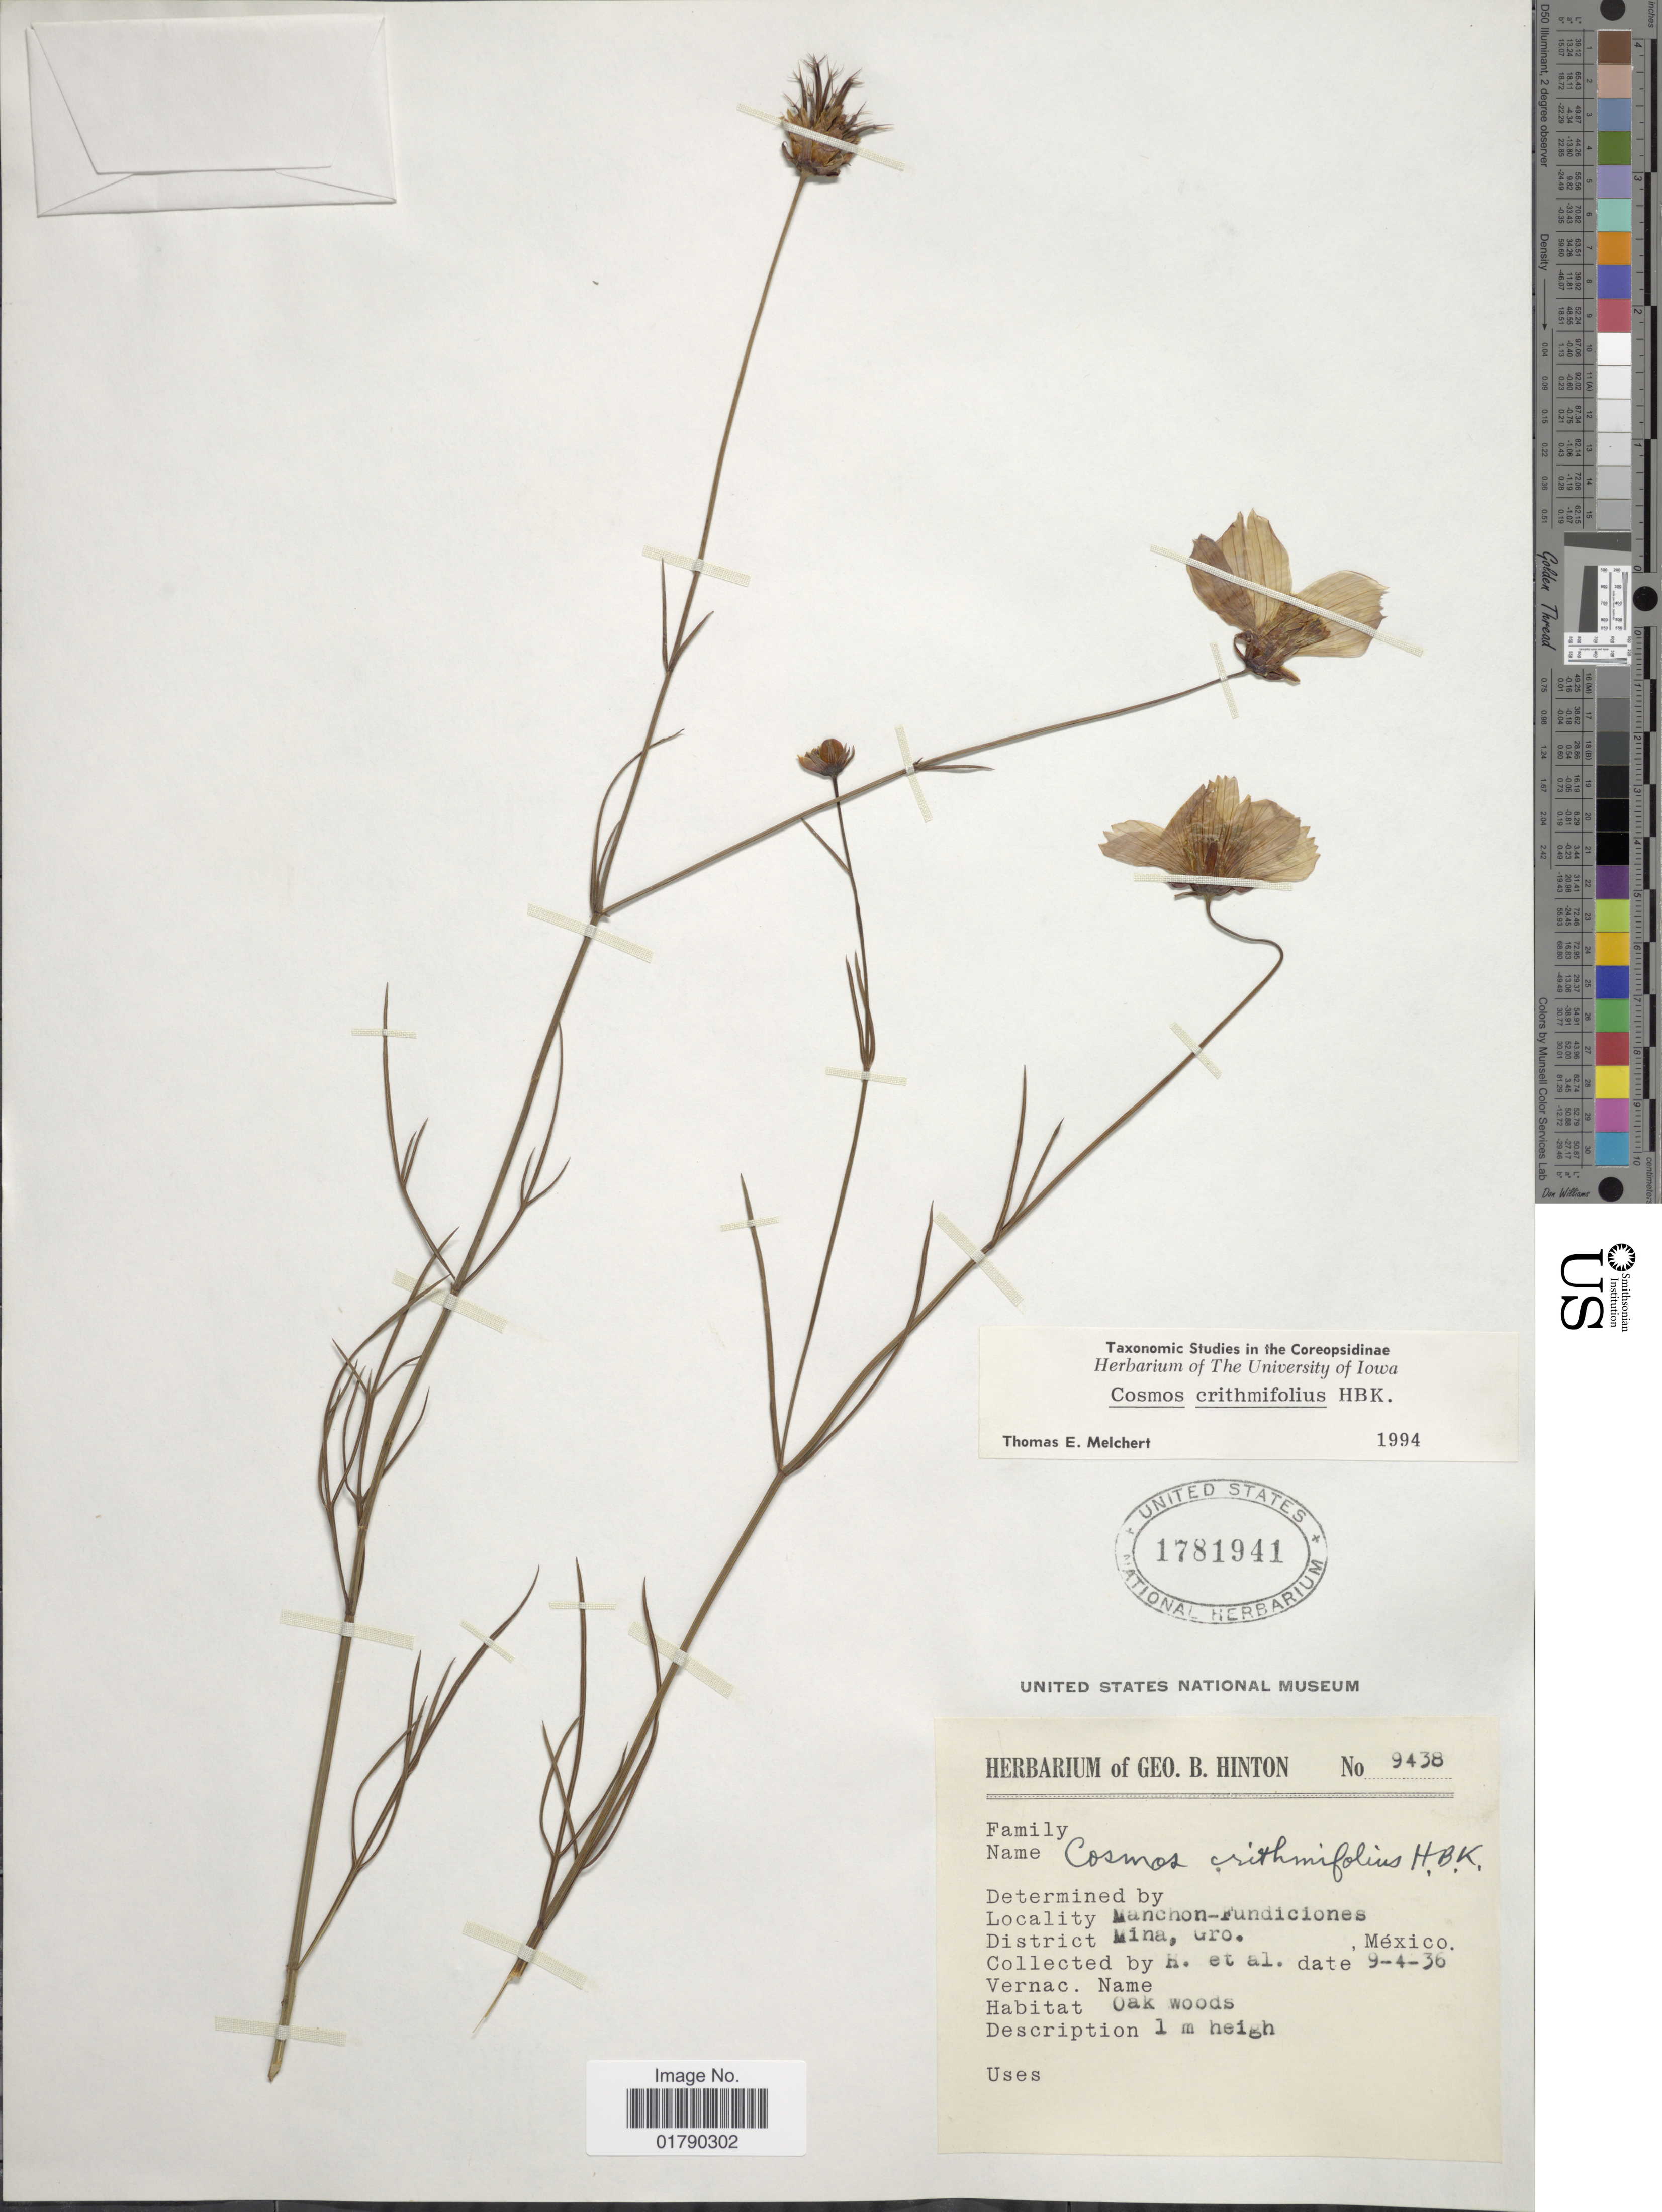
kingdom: Plantae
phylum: Tracheophyta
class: Magnoliopsida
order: Asterales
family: Asteraceae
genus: Cosmos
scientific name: Cosmos crithmifolius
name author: Kunth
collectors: G. B. Hinton & et al.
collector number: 9438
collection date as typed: Transcribed d/m/y: 9/4/36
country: Mexico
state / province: Guerrero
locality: Manchon-Fundiciones, District Mina, Gro.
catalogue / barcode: US 1781941